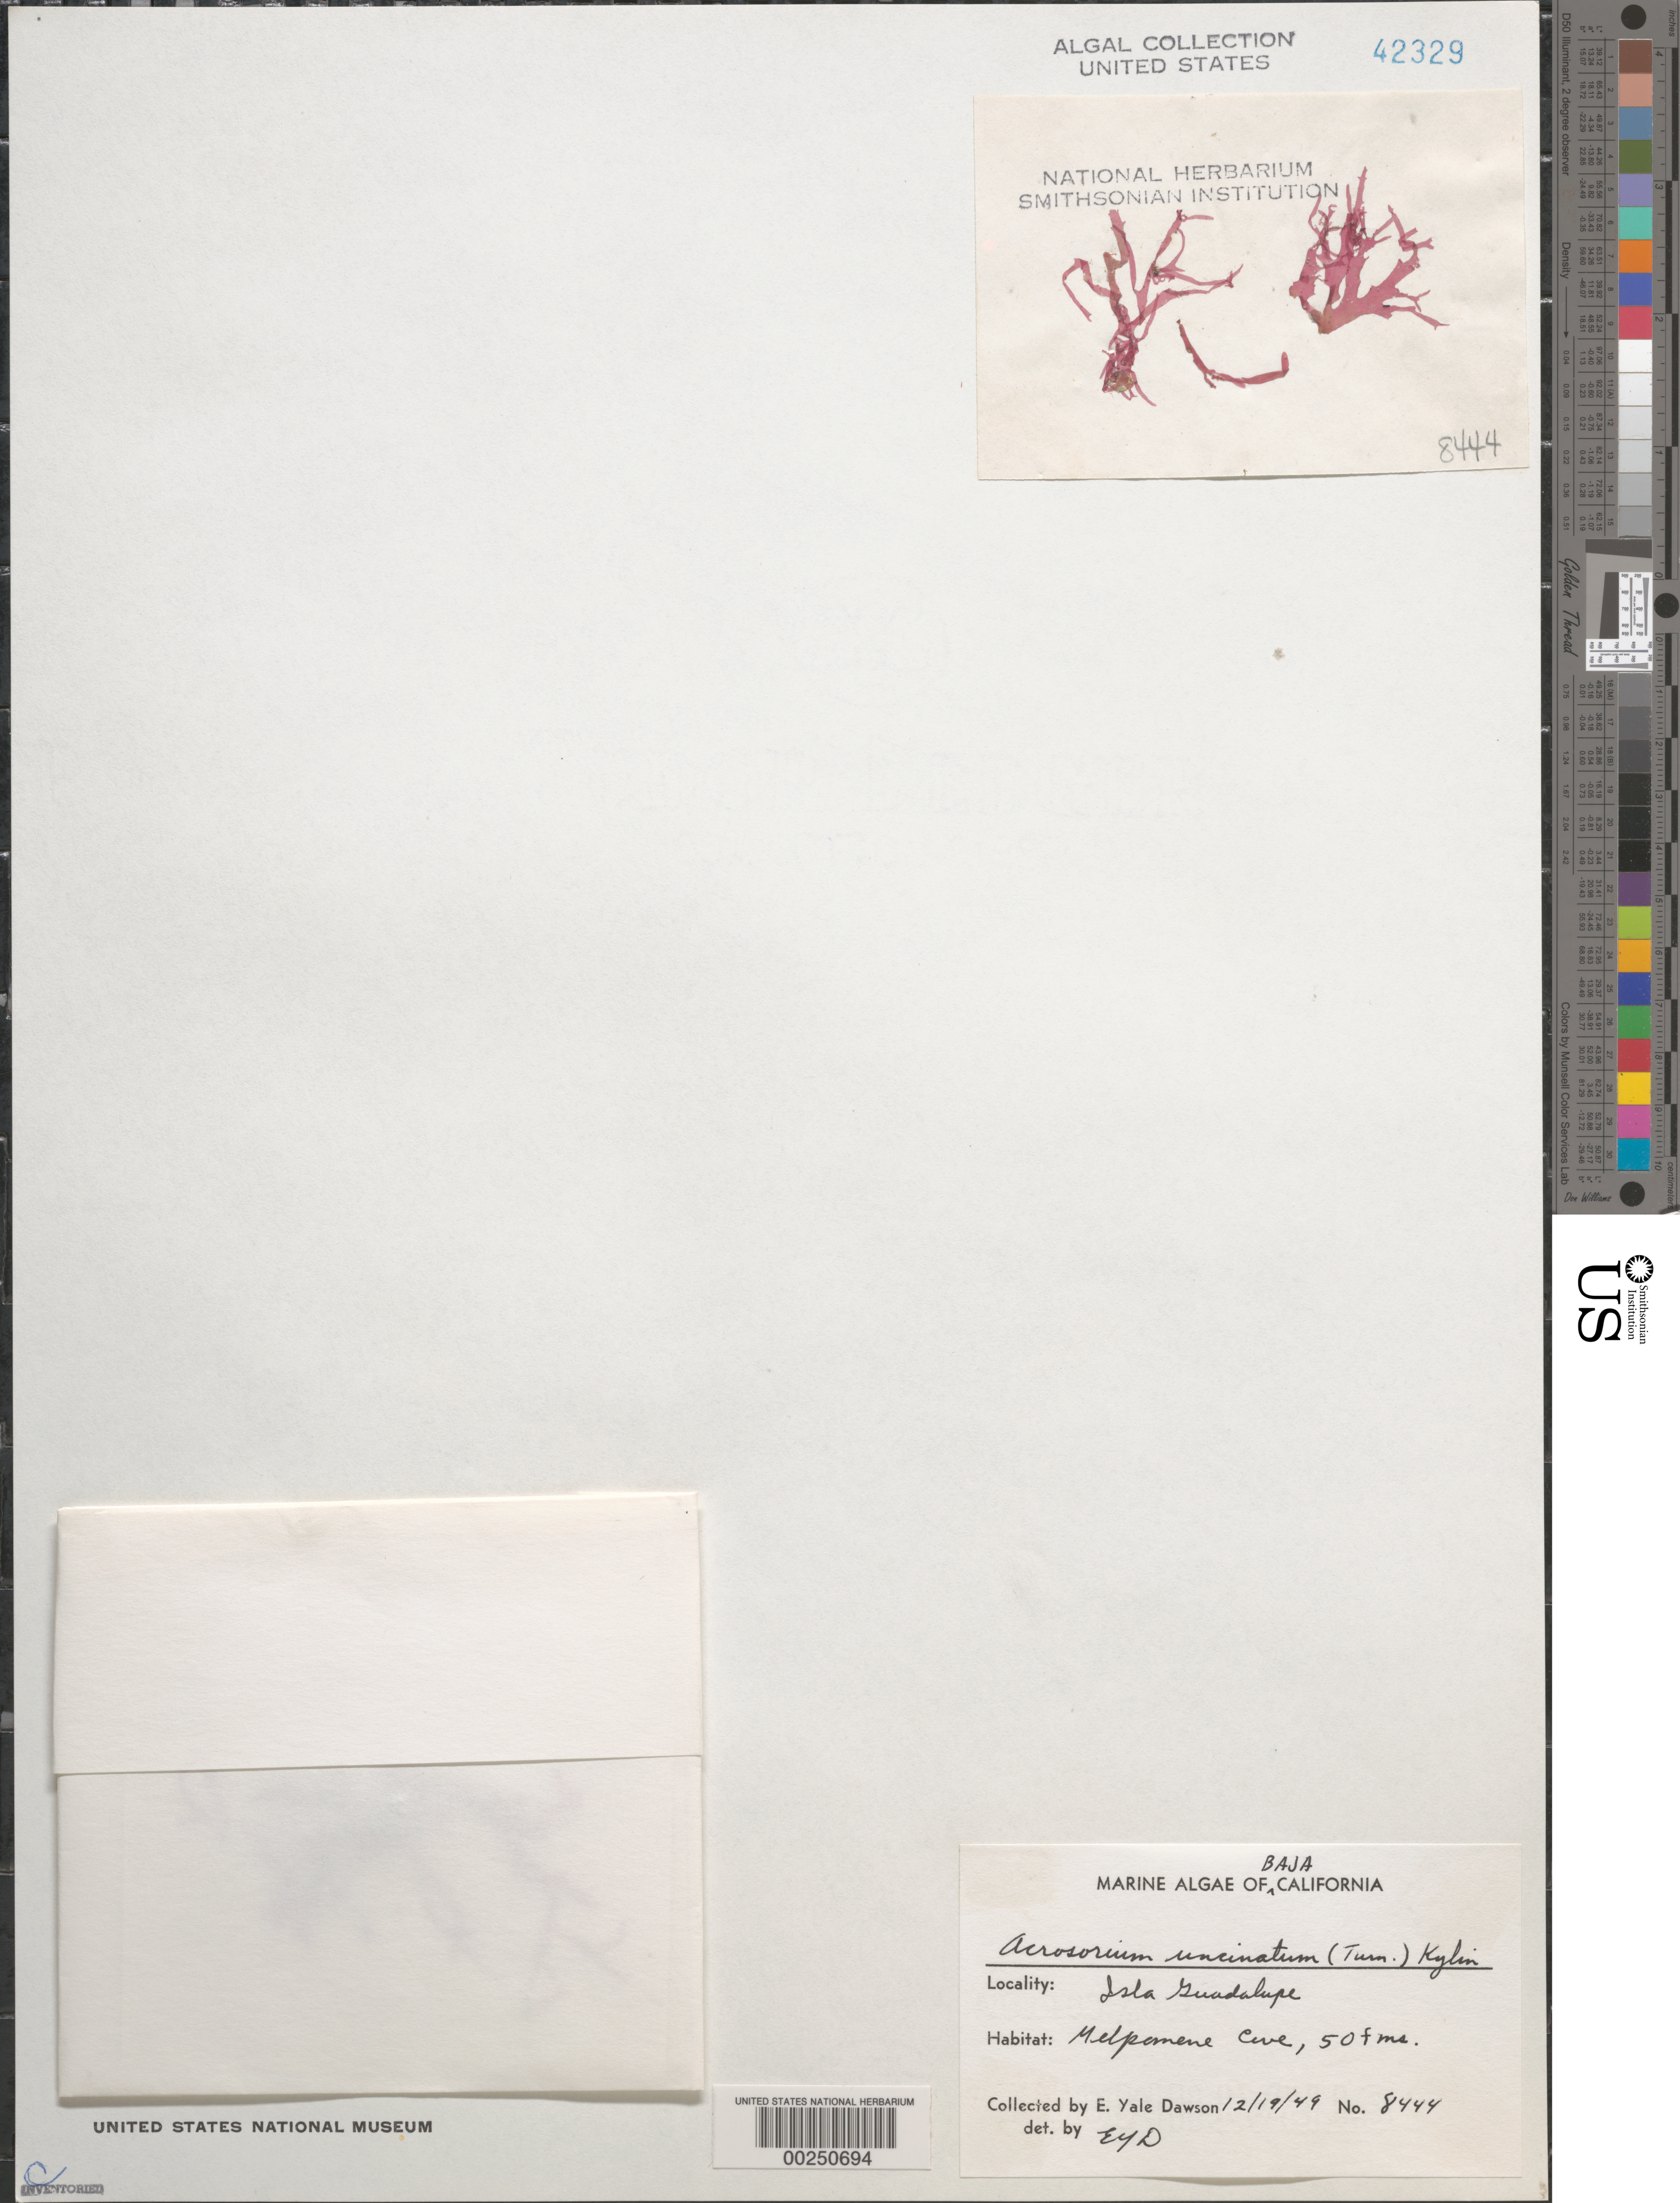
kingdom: Plantae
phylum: Rhodophyta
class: Florideophyceae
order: Ceramiales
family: Delesseriaceae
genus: Cryptopleura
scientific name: Cryptopleura ramosa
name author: (Huds.) L.M. Newton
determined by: Algae name updating Project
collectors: E. Y. Dawson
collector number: EYD 8444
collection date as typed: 19 Dec 1949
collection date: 1949-12-19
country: Mexico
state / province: Baja California Norte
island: Isla Guadalupe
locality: Melpomene Cove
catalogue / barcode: US 42329